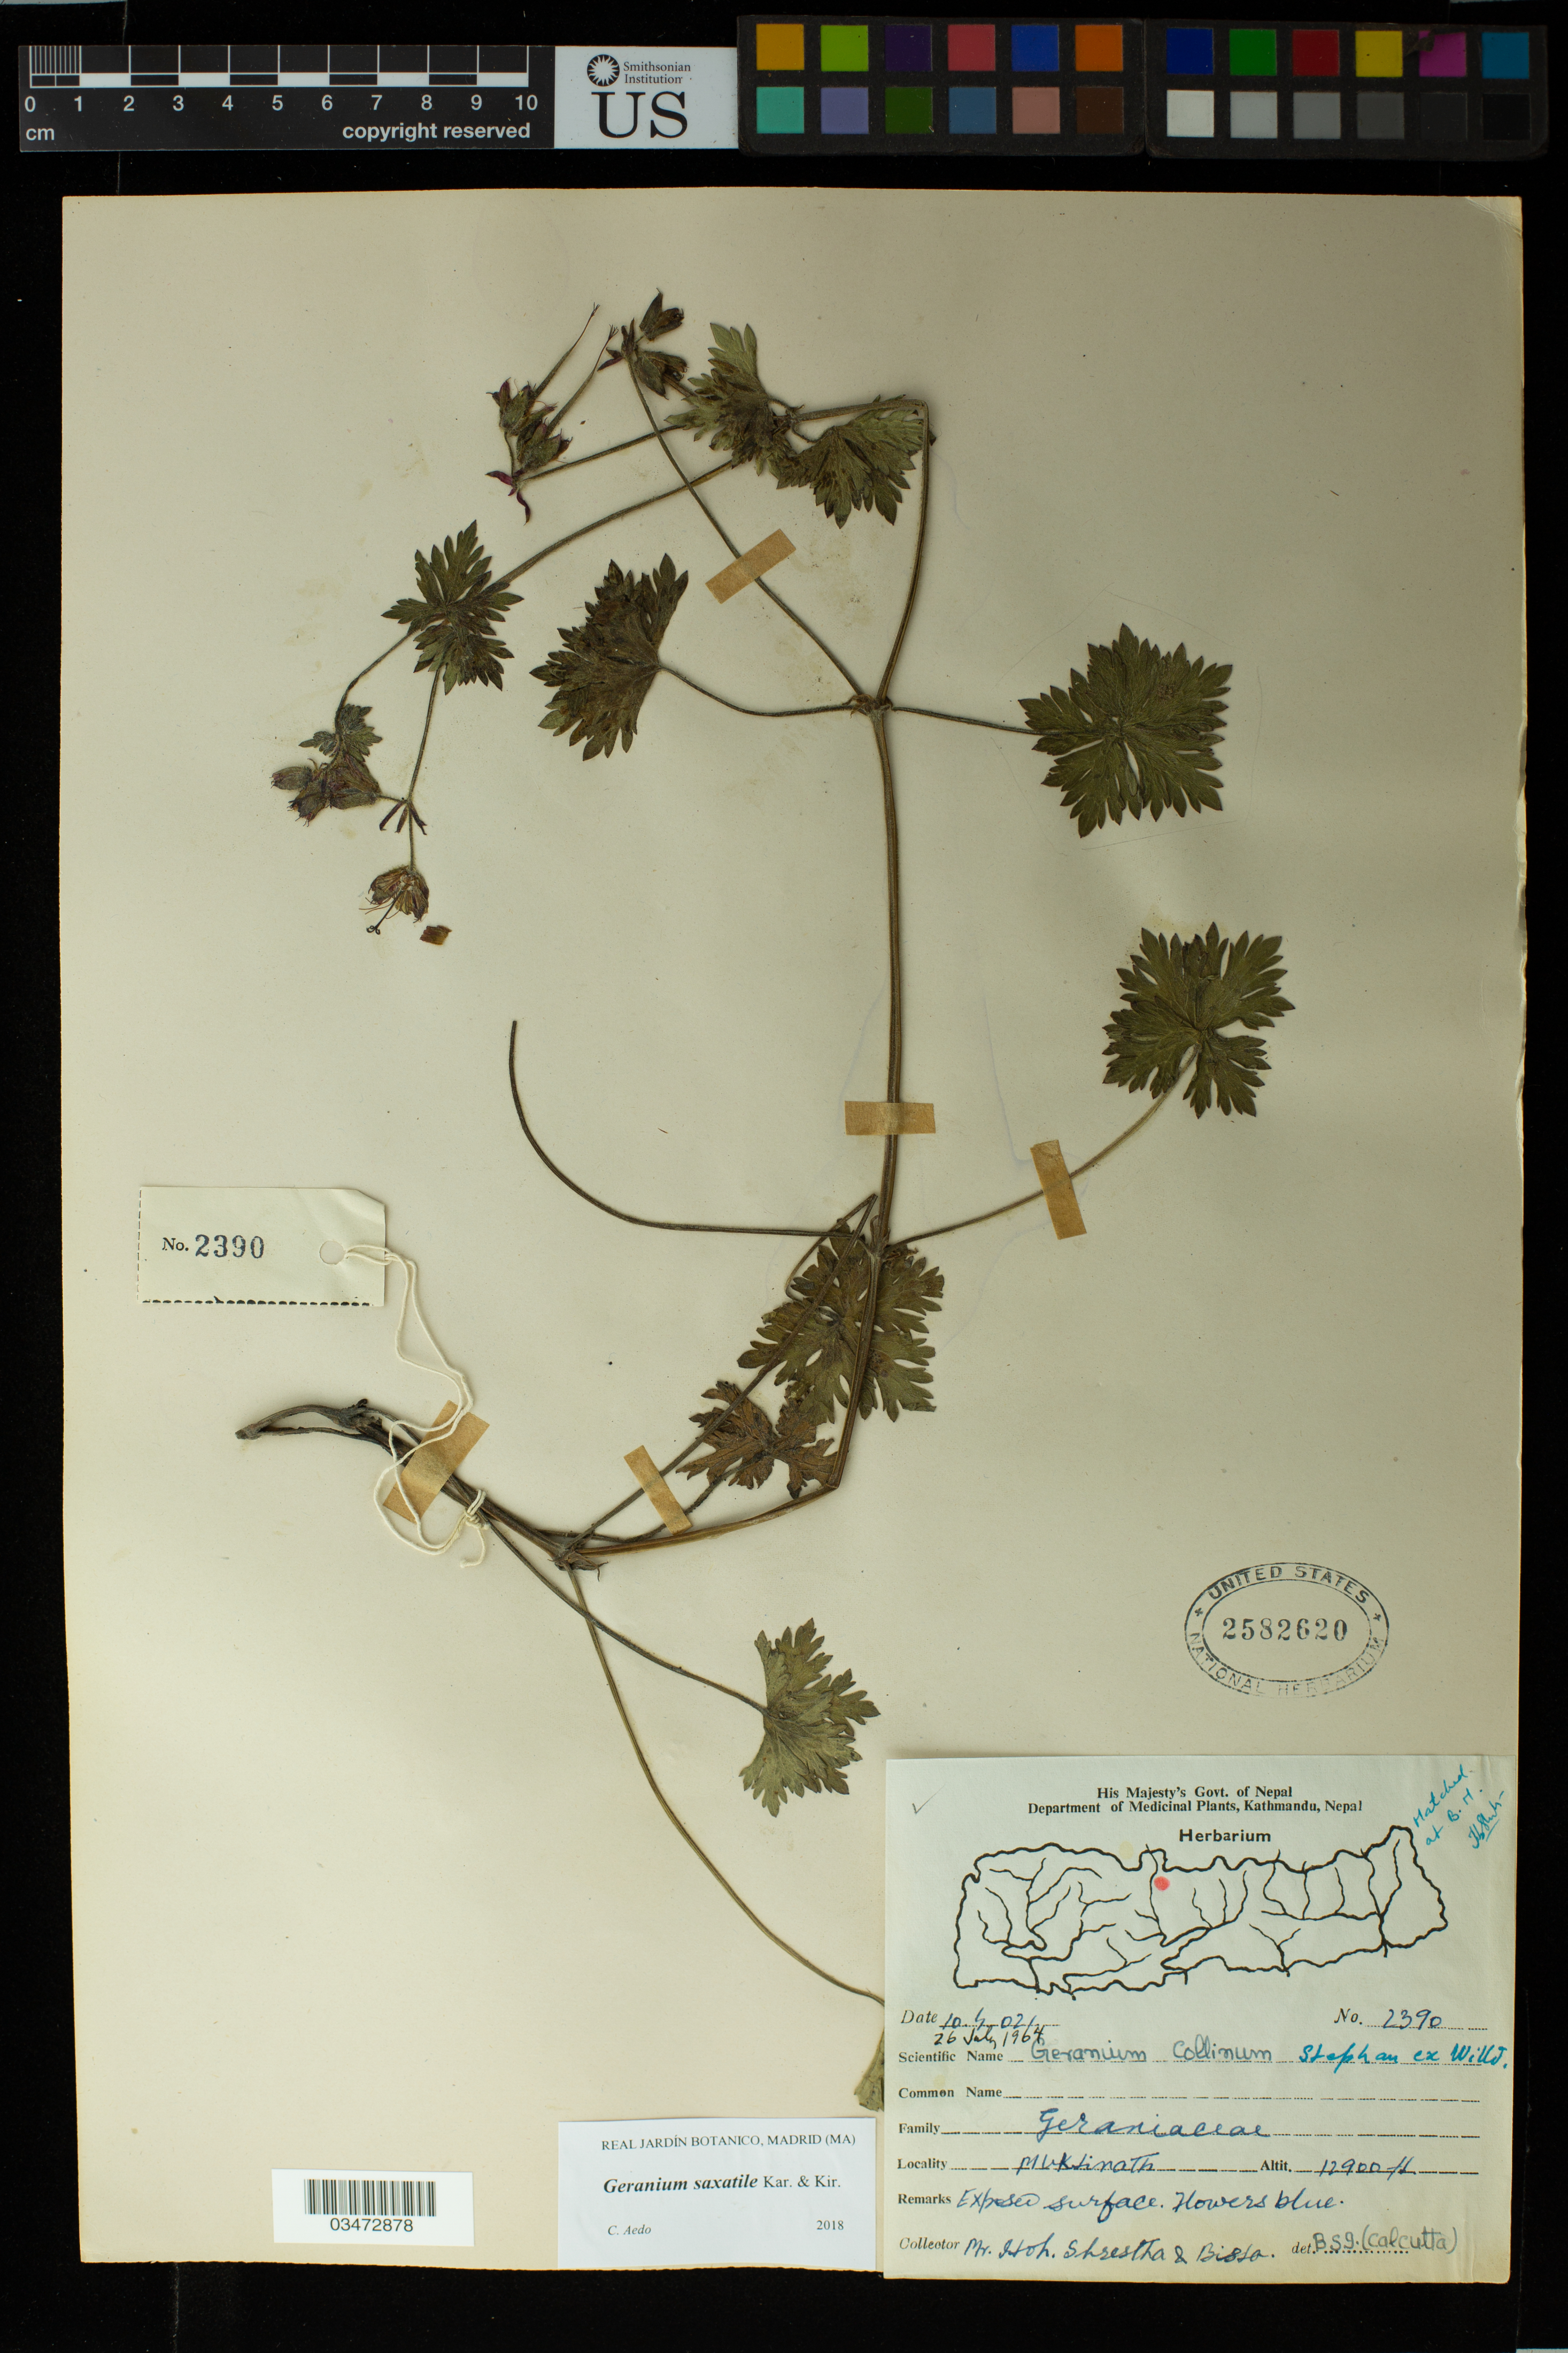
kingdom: Plantae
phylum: Tracheophyta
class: Magnoliopsida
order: Geraniales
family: Geraniaceae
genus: Geranium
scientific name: Geranium saxatile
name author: Kar. & Kir.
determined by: Aedo, C.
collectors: T. B. Shrestha & M. Bistha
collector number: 2390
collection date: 1964-07-26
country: Nepal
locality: Muktinath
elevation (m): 3932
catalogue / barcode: US 2582620